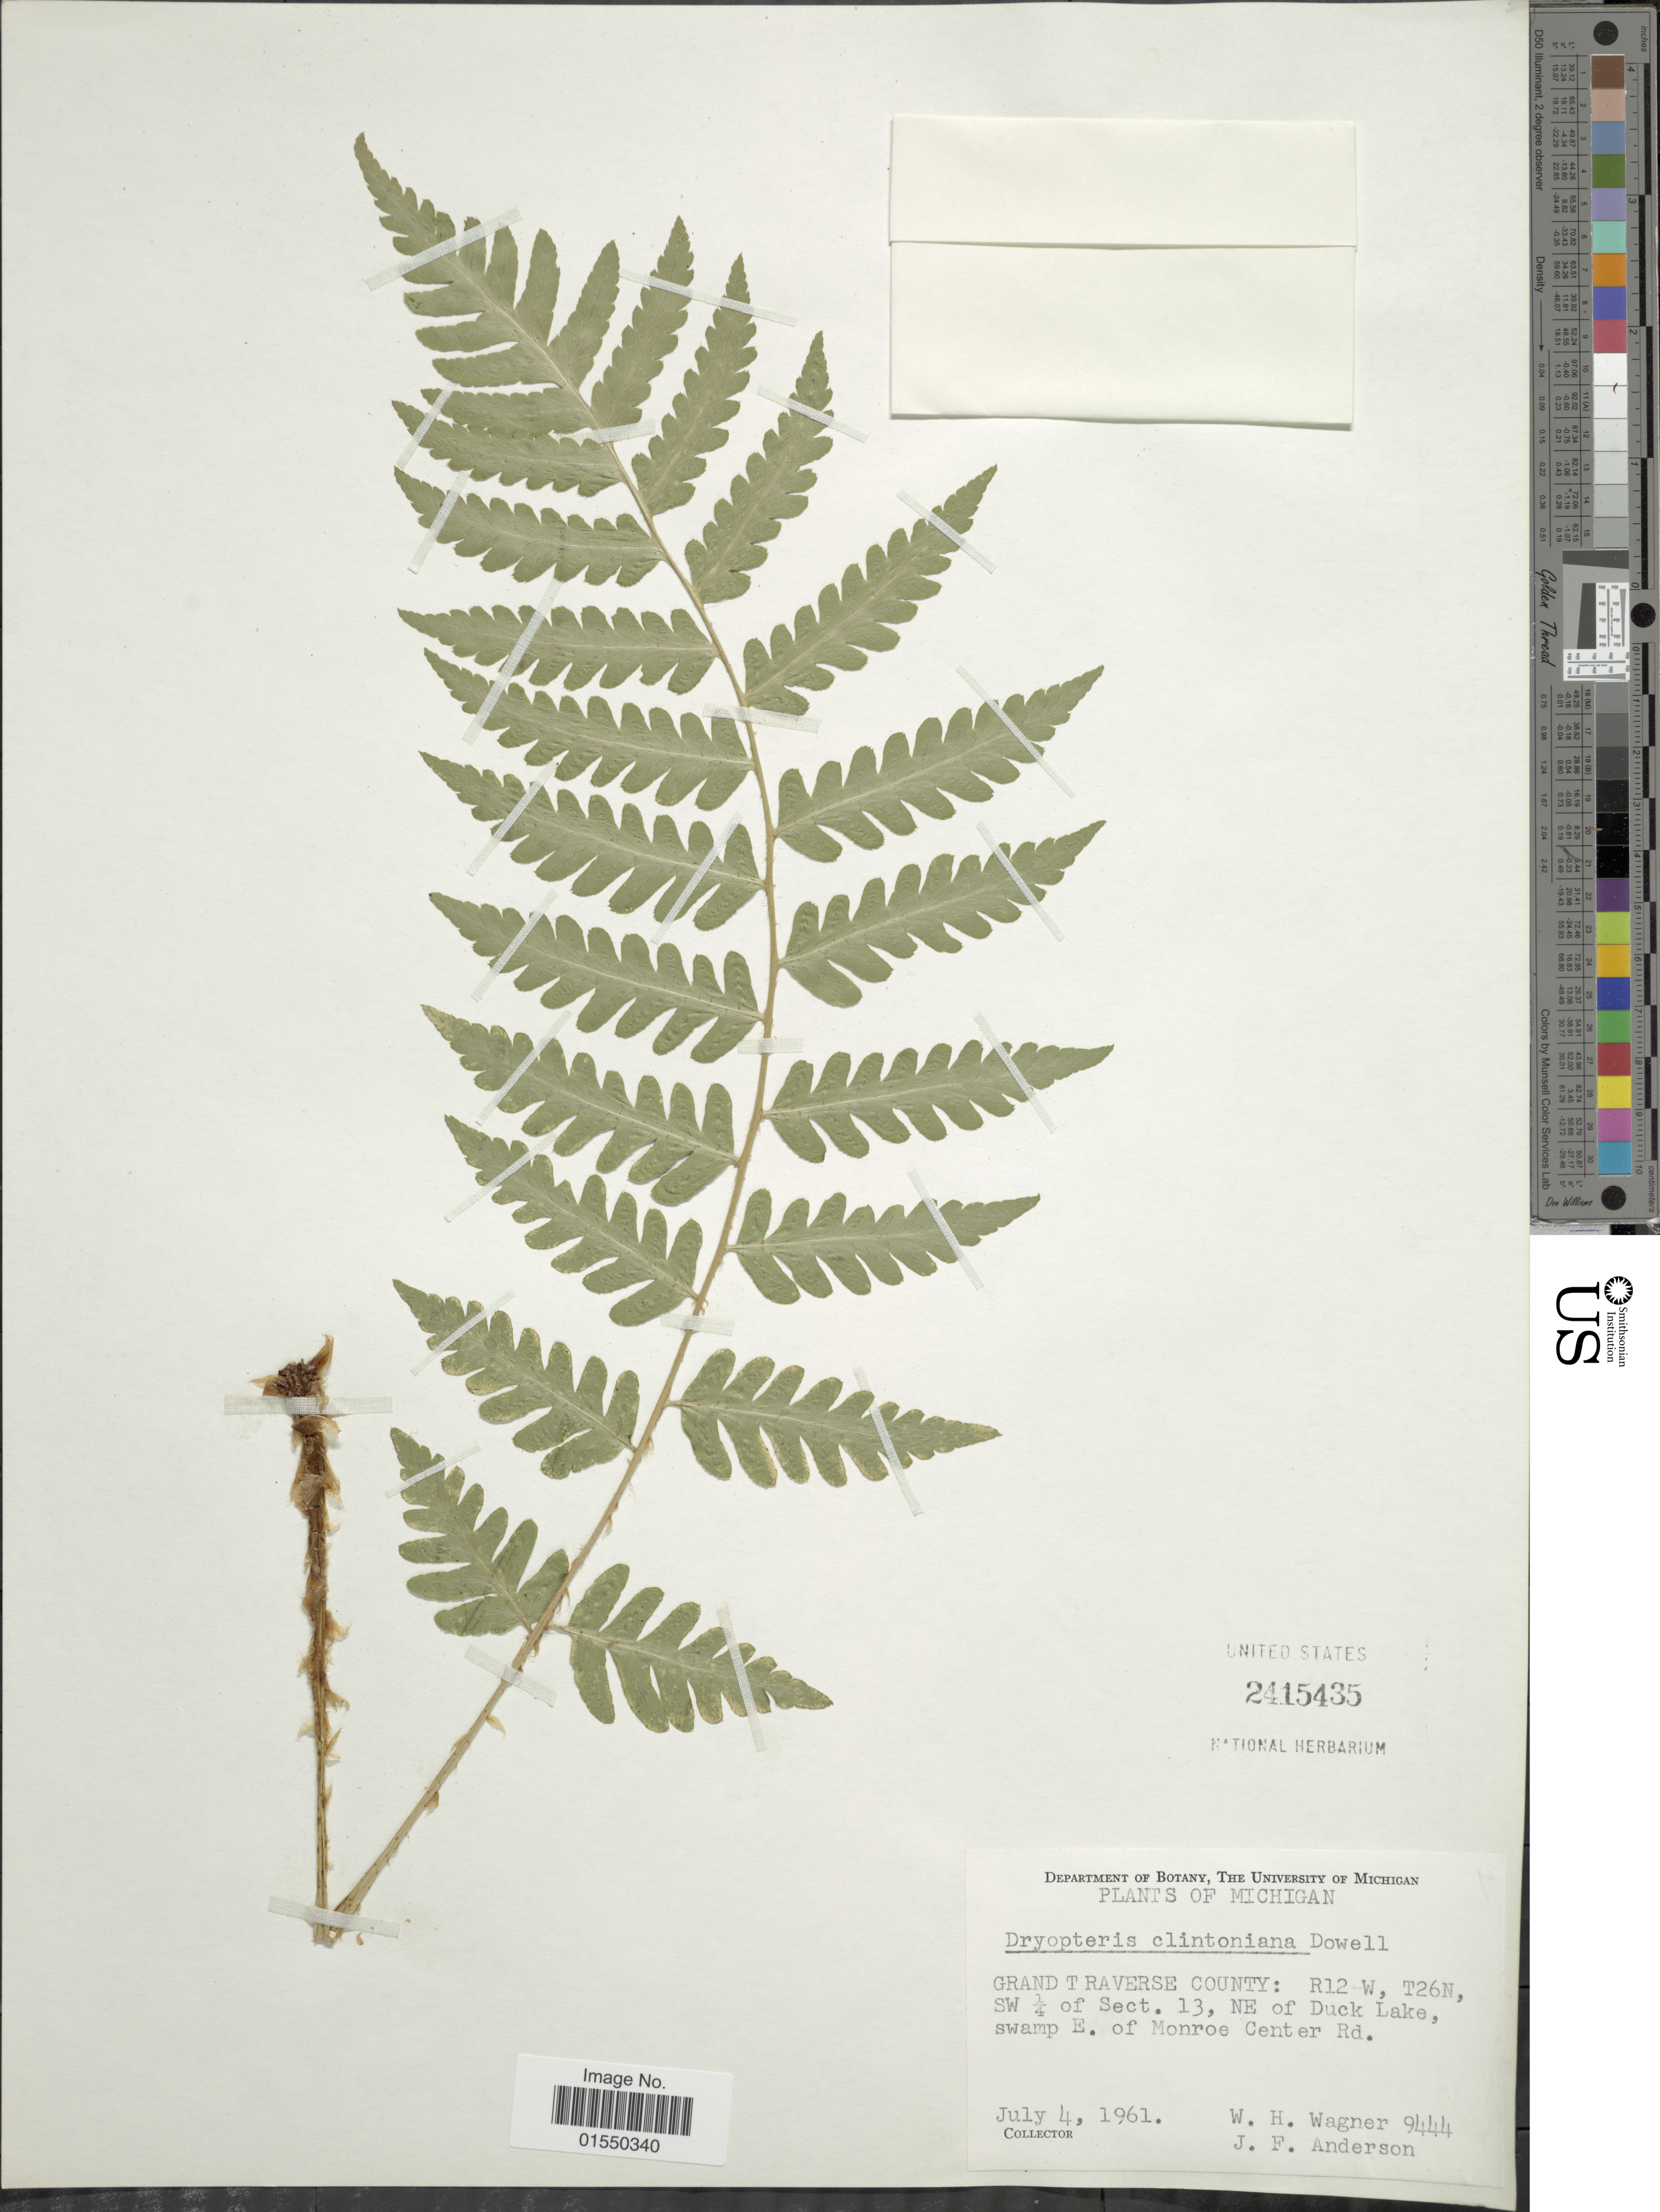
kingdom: Plantae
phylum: Tracheophyta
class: Polypodiopsida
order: Polypodiales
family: Dryopteridaceae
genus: Dryopteris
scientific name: Dryopteris clintoniana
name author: (D.C. Eaton) Dowell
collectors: W. H. Wagner & J. Anderson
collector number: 9444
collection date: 1961-07-04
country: United States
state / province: Michigan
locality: Grand Traverse County: R12W, T26N, SW1/4 of Sect. 13, NE of Duck Lake, swamp E. of Monroe Center Rd.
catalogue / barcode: US 2415435